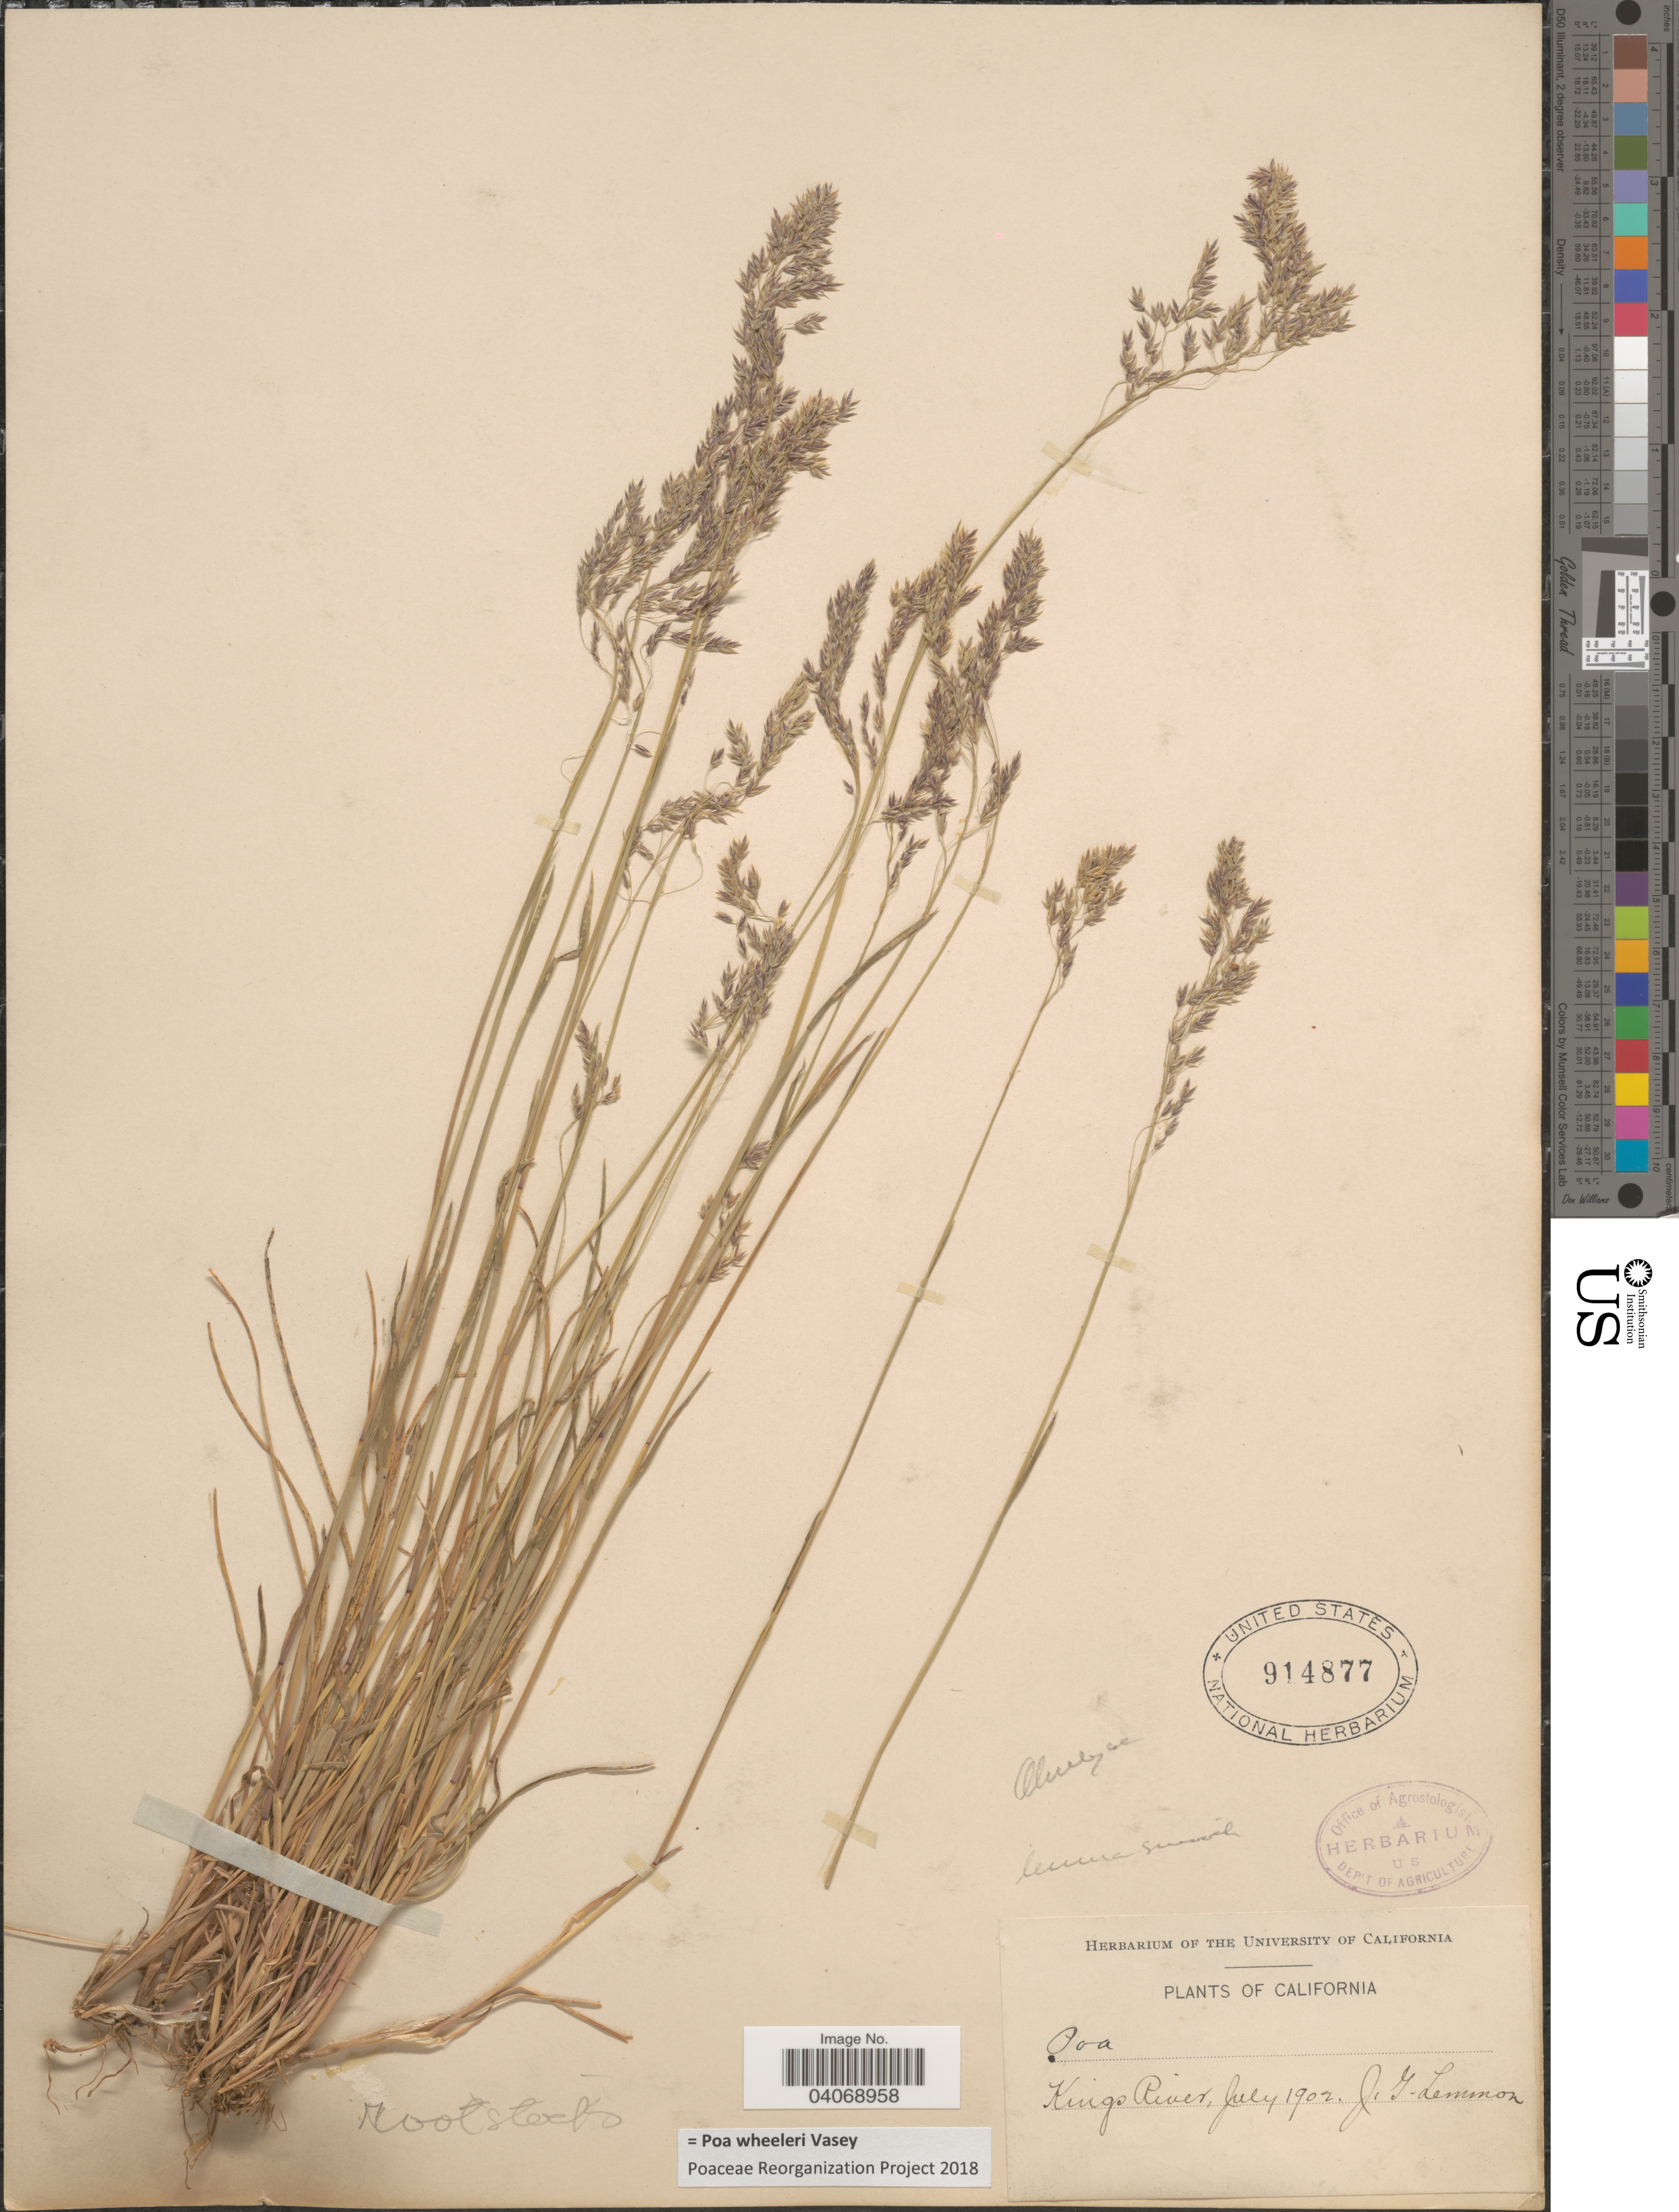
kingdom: Plantae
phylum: Tracheophyta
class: Liliopsida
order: Poales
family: Poaceae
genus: Poa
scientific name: Poa wheeleri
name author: Vasey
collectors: J. Lemmon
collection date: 1902-07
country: United States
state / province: California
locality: Kings River.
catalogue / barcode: US 914877